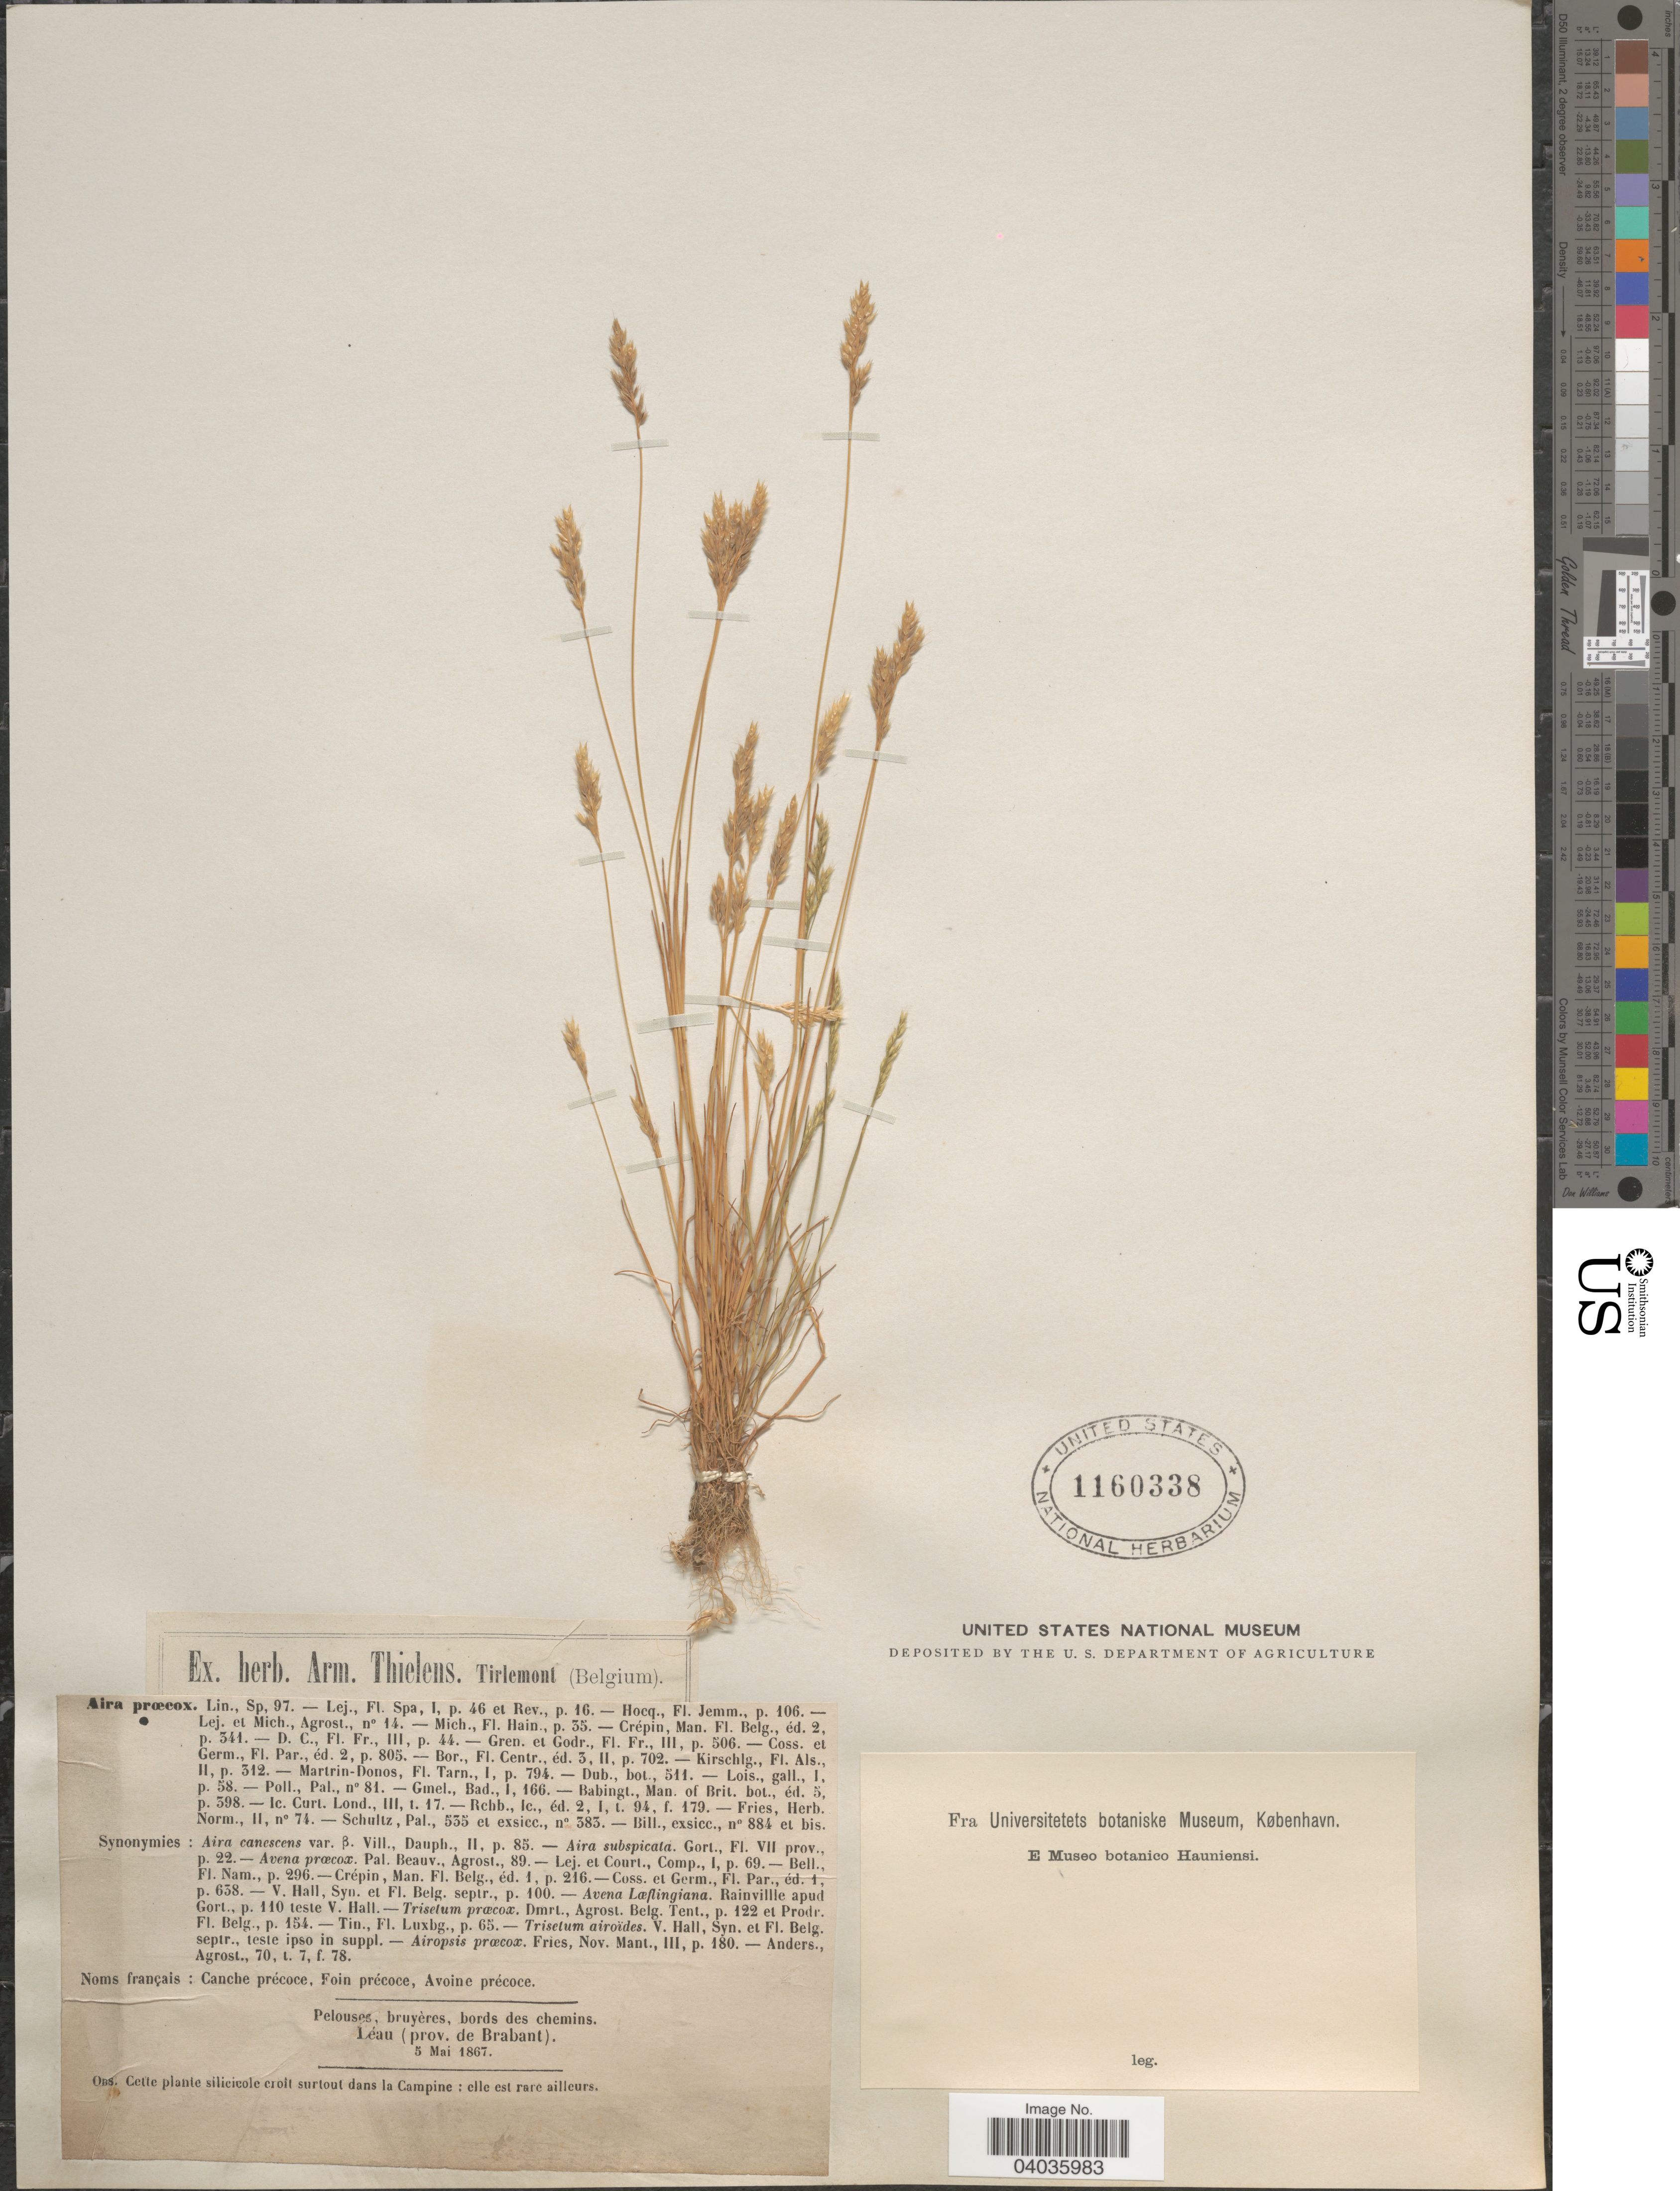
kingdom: Plantae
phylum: Tracheophyta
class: Liliopsida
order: Poales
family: Poaceae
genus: Aira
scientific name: Aira praecox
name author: L.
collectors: ex herb. Armand Thielens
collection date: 1867-05-05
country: Belgium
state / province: Flanders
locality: Pelouses, bruyères, bords des chemins. Léau (prov. de Brabant).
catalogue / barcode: US 1160338